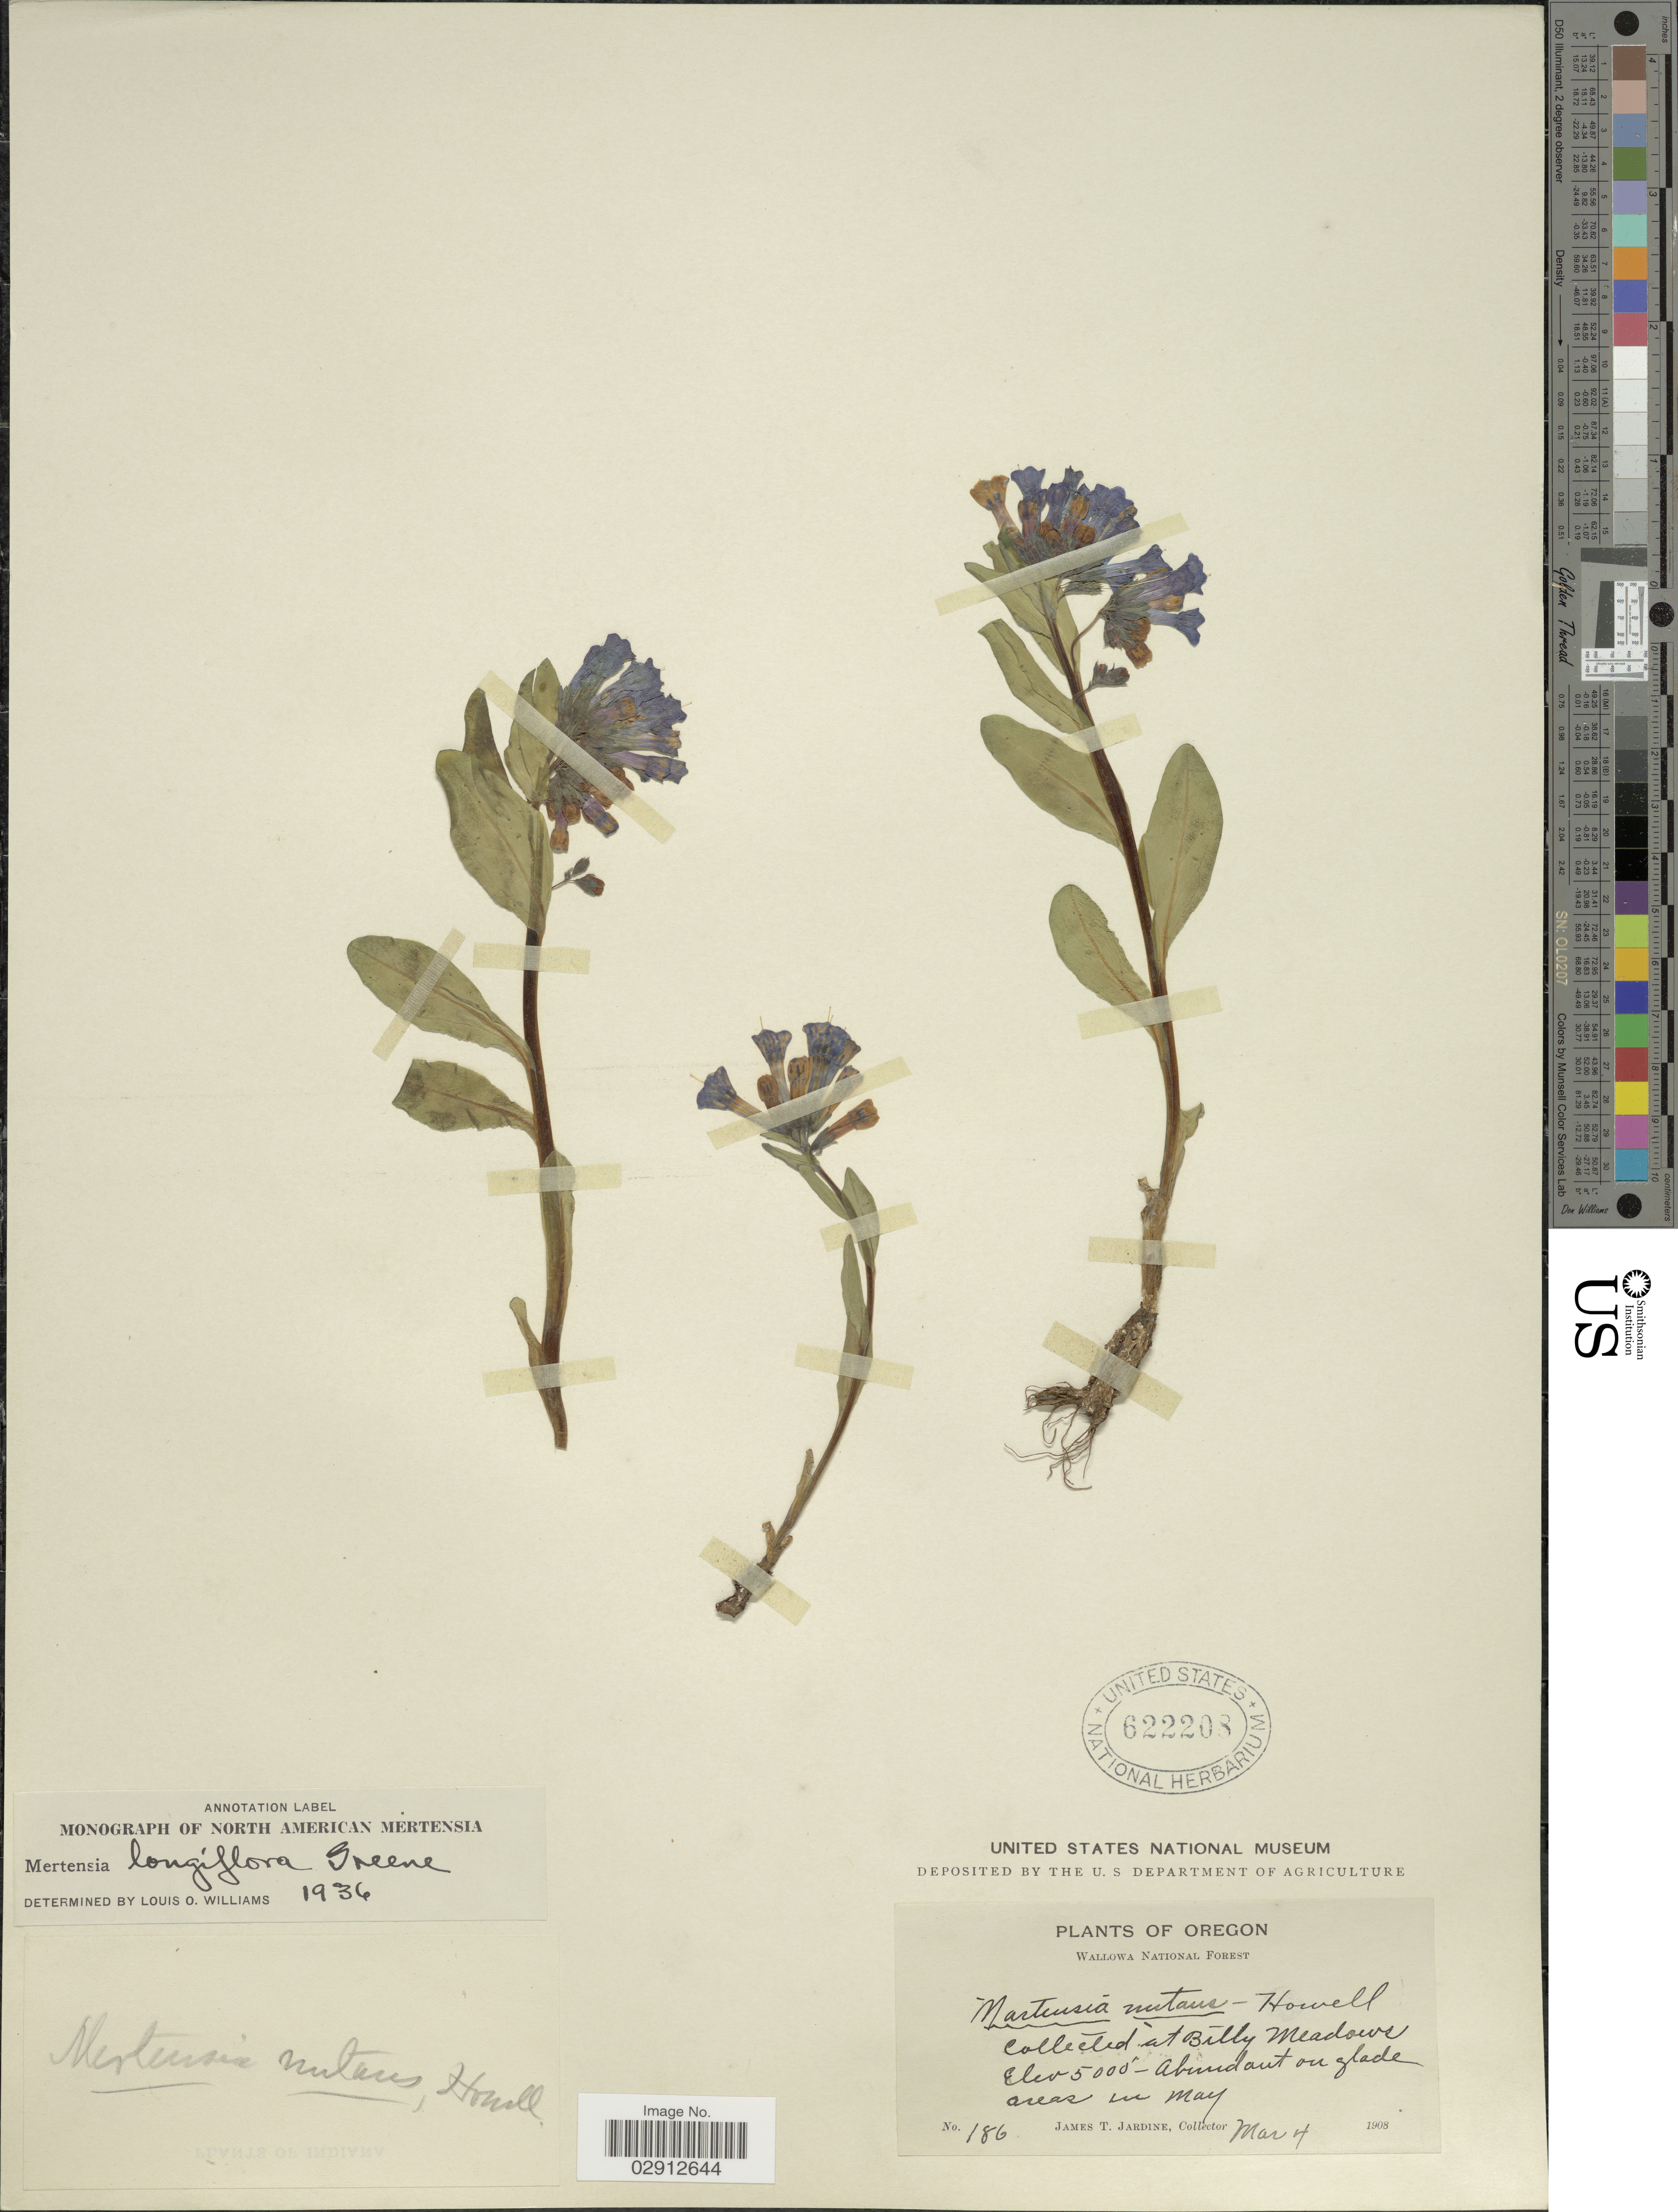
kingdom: Plantae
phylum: Tracheophyta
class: Magnoliopsida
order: Boraginales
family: Boraginaceae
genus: Mertensia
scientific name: Mertensia longiflora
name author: Rydb.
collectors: J. T. Jardine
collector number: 186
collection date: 1908-03-04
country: United States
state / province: Oregon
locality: Wallowa National Forest, Billy Meadows.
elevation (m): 1524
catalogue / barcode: US 622208